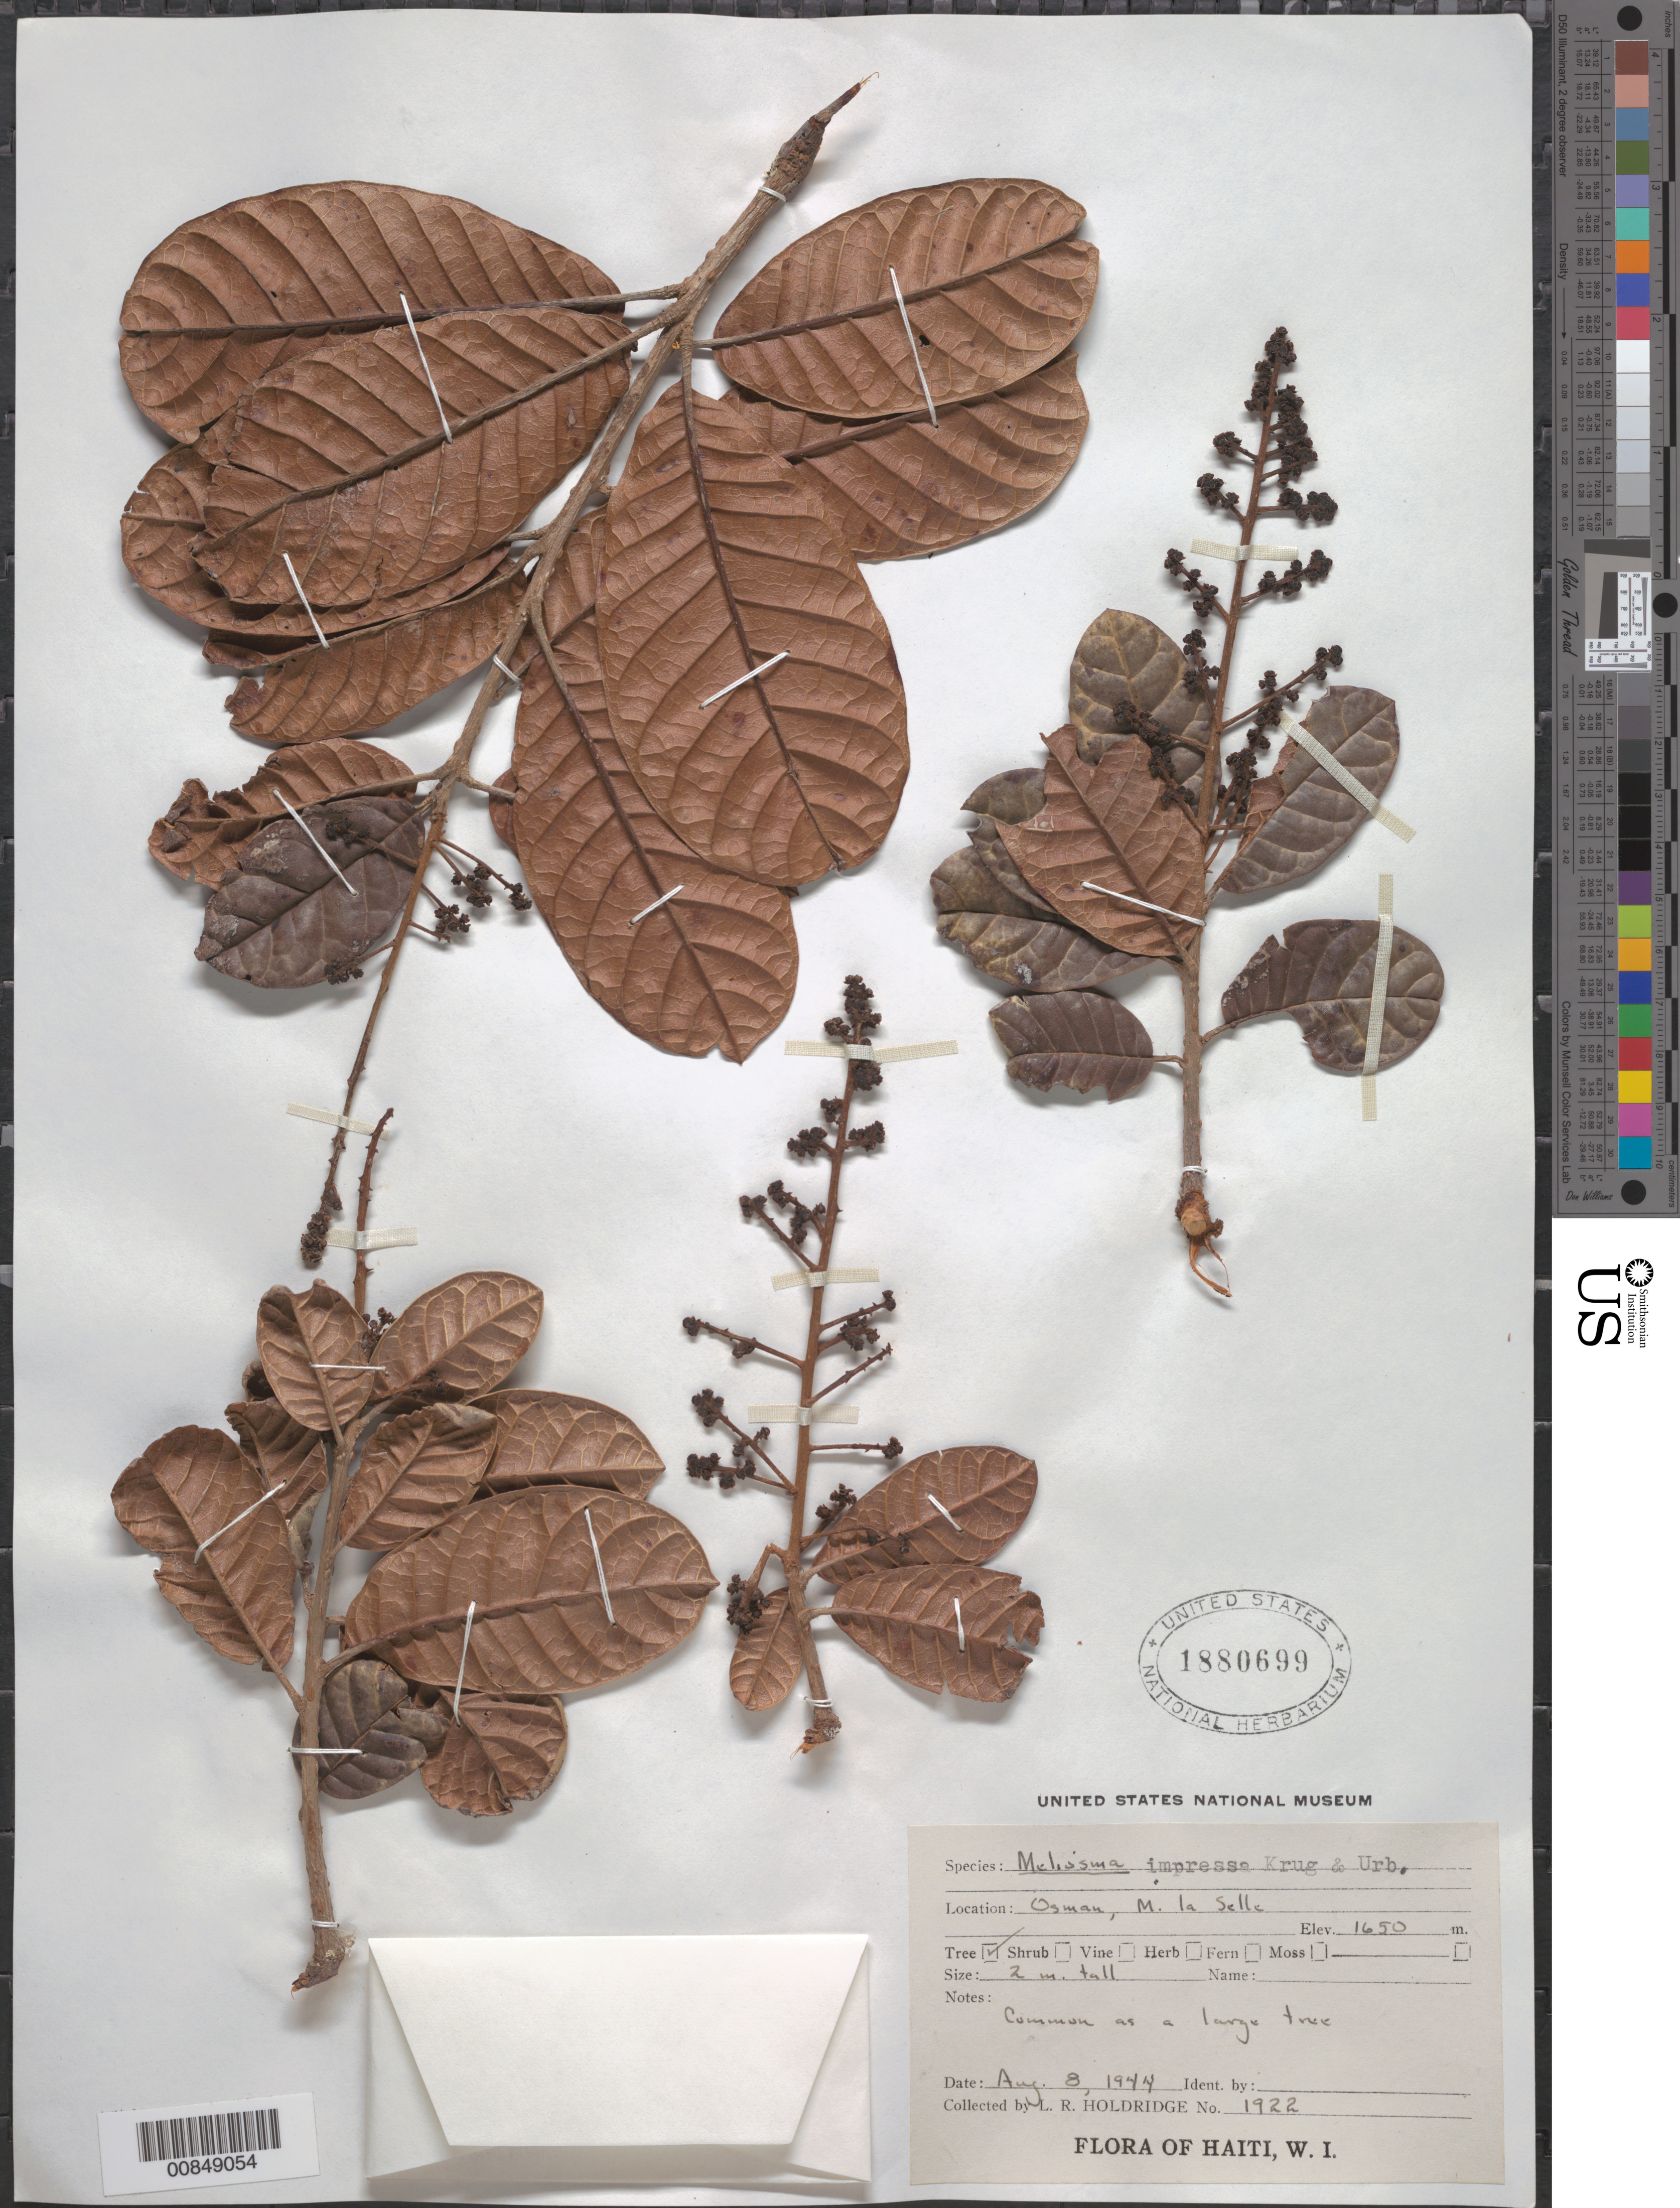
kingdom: Plantae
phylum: Tracheophyta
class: Magnoliopsida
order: Proteales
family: Sabiaceae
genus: Meliosma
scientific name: Meliosma impressa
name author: Krug & Urb.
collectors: L. Holdridge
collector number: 1922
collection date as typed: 08 Aug 1944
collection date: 1944-08-08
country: Haiti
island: Hispaniola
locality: Osman, Morne la Selle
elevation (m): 1650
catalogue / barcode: US 1880699